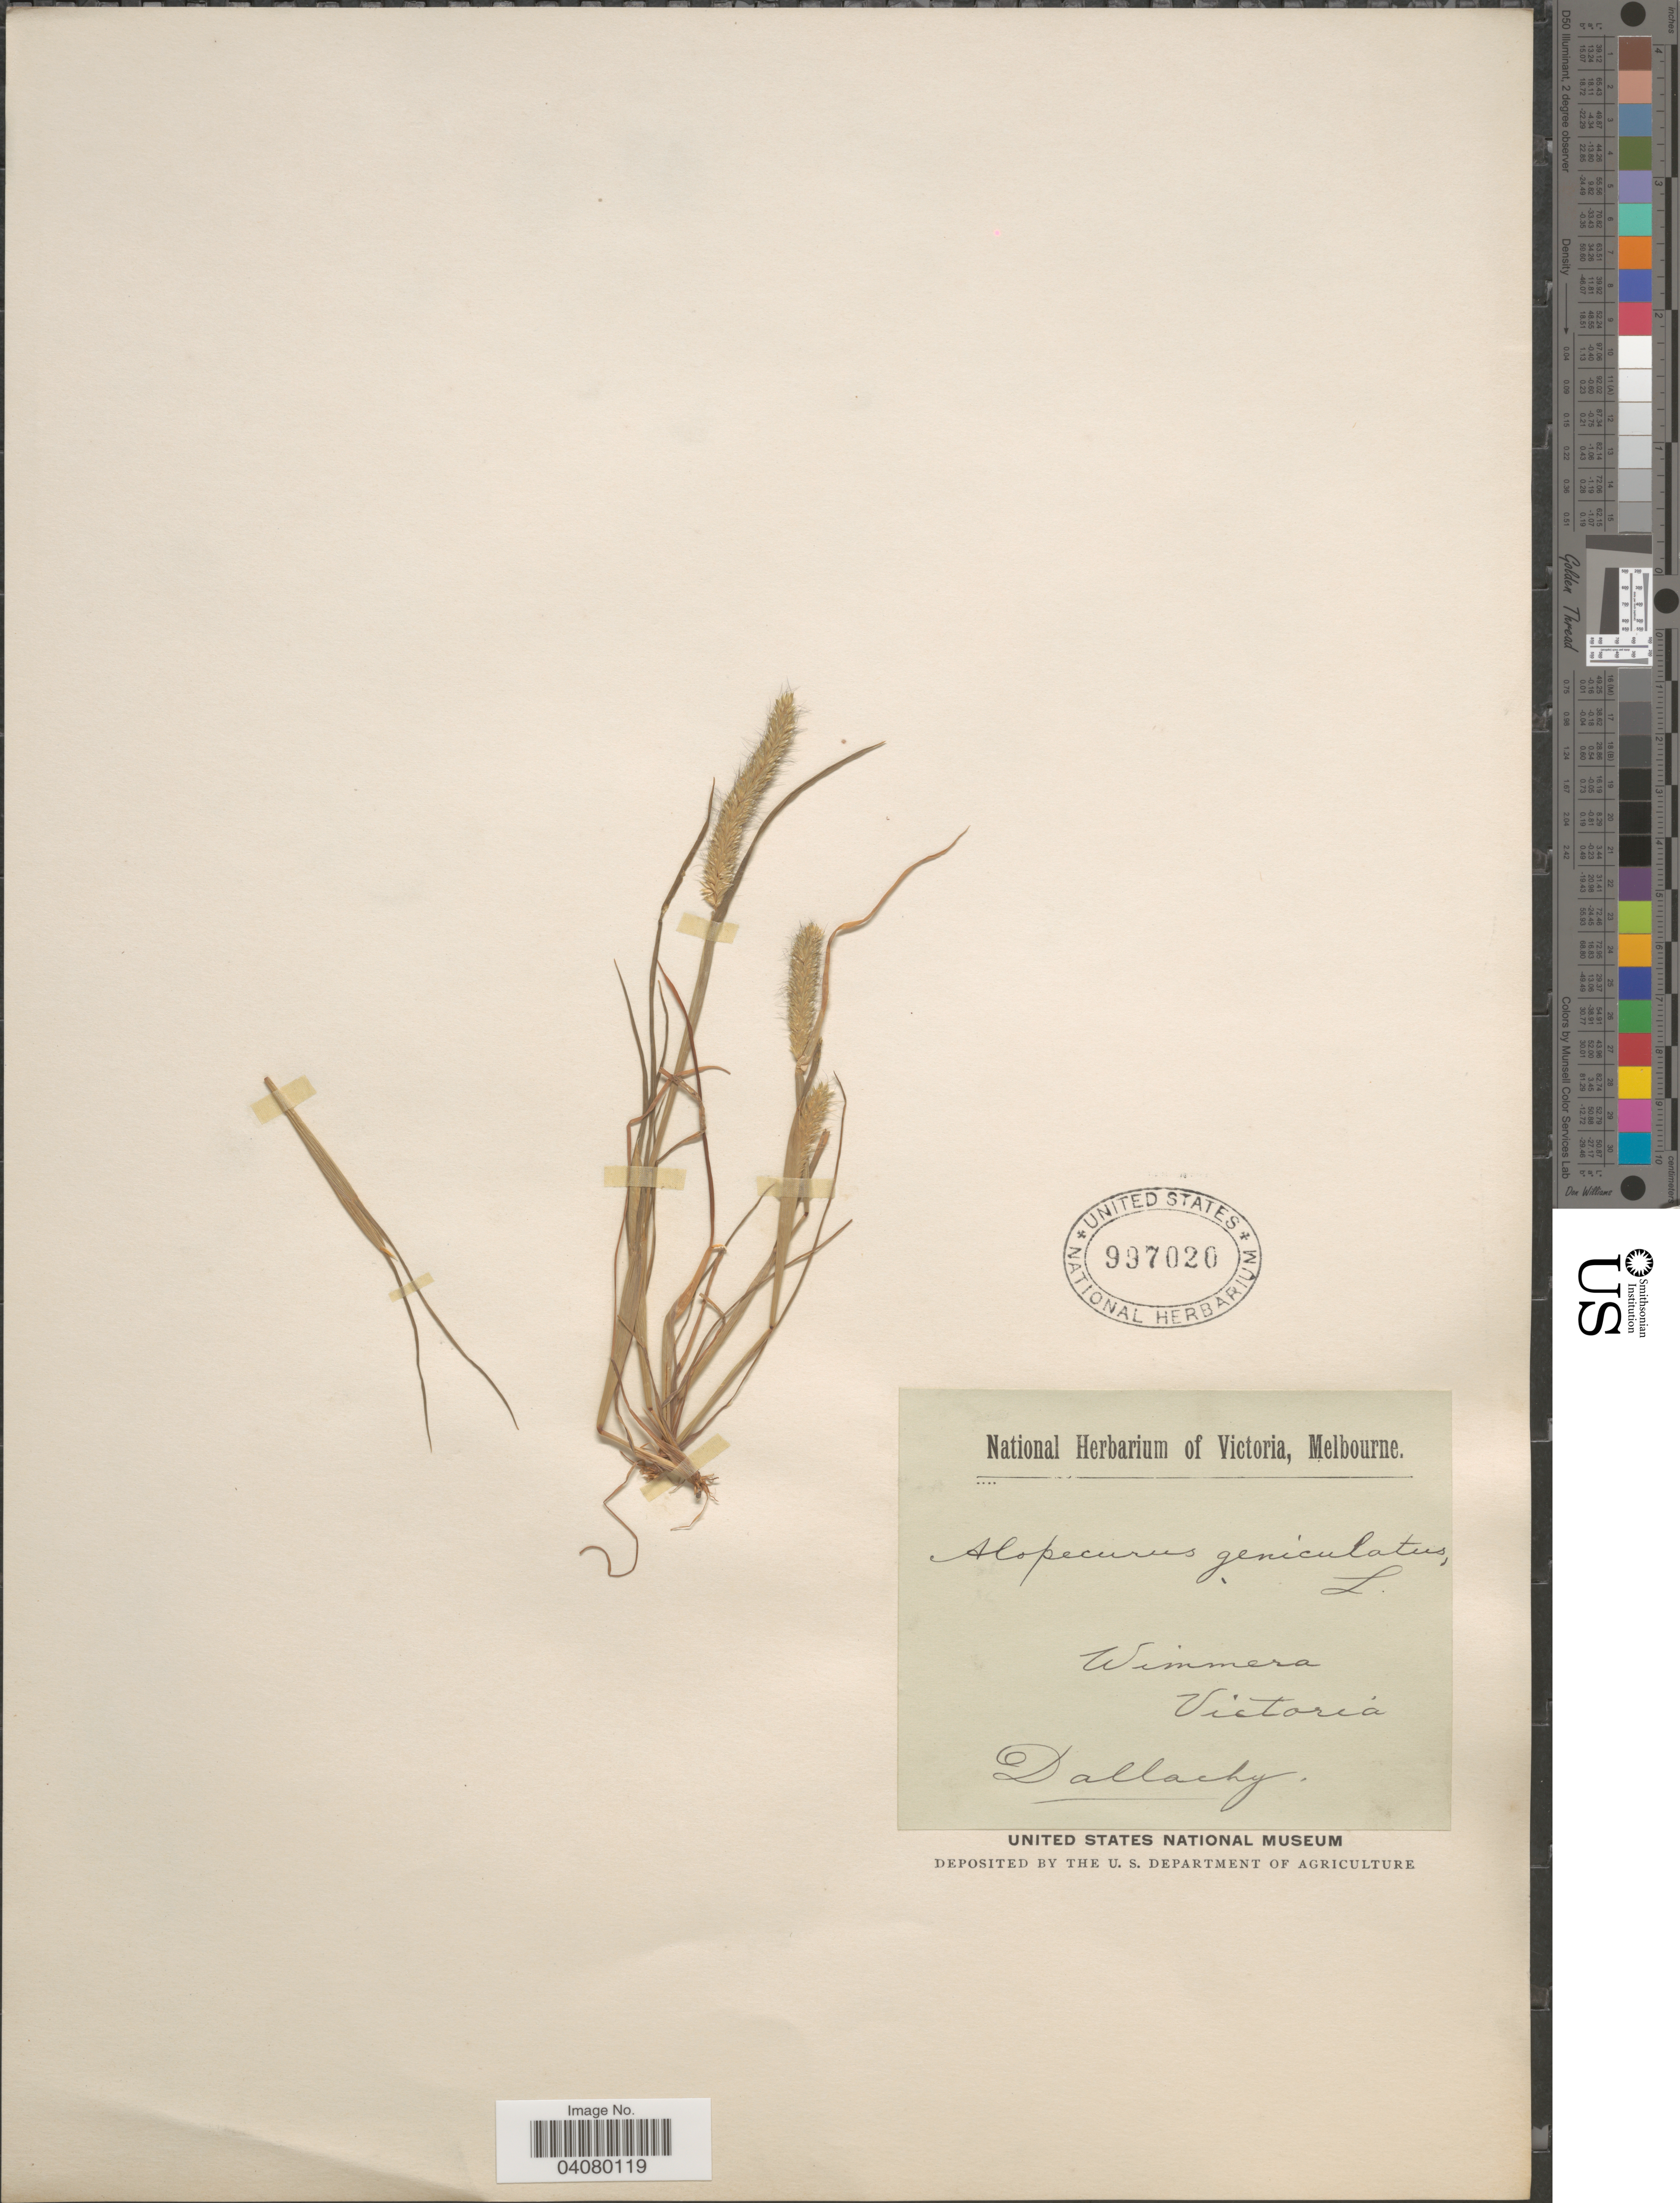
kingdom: Plantae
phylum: Tracheophyta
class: Liliopsida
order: Poales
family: Poaceae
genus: Alopecurus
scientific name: Alopecurus geniculatus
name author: L.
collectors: Dallachy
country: Australia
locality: Wimmera. Victoria.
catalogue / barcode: US 997020